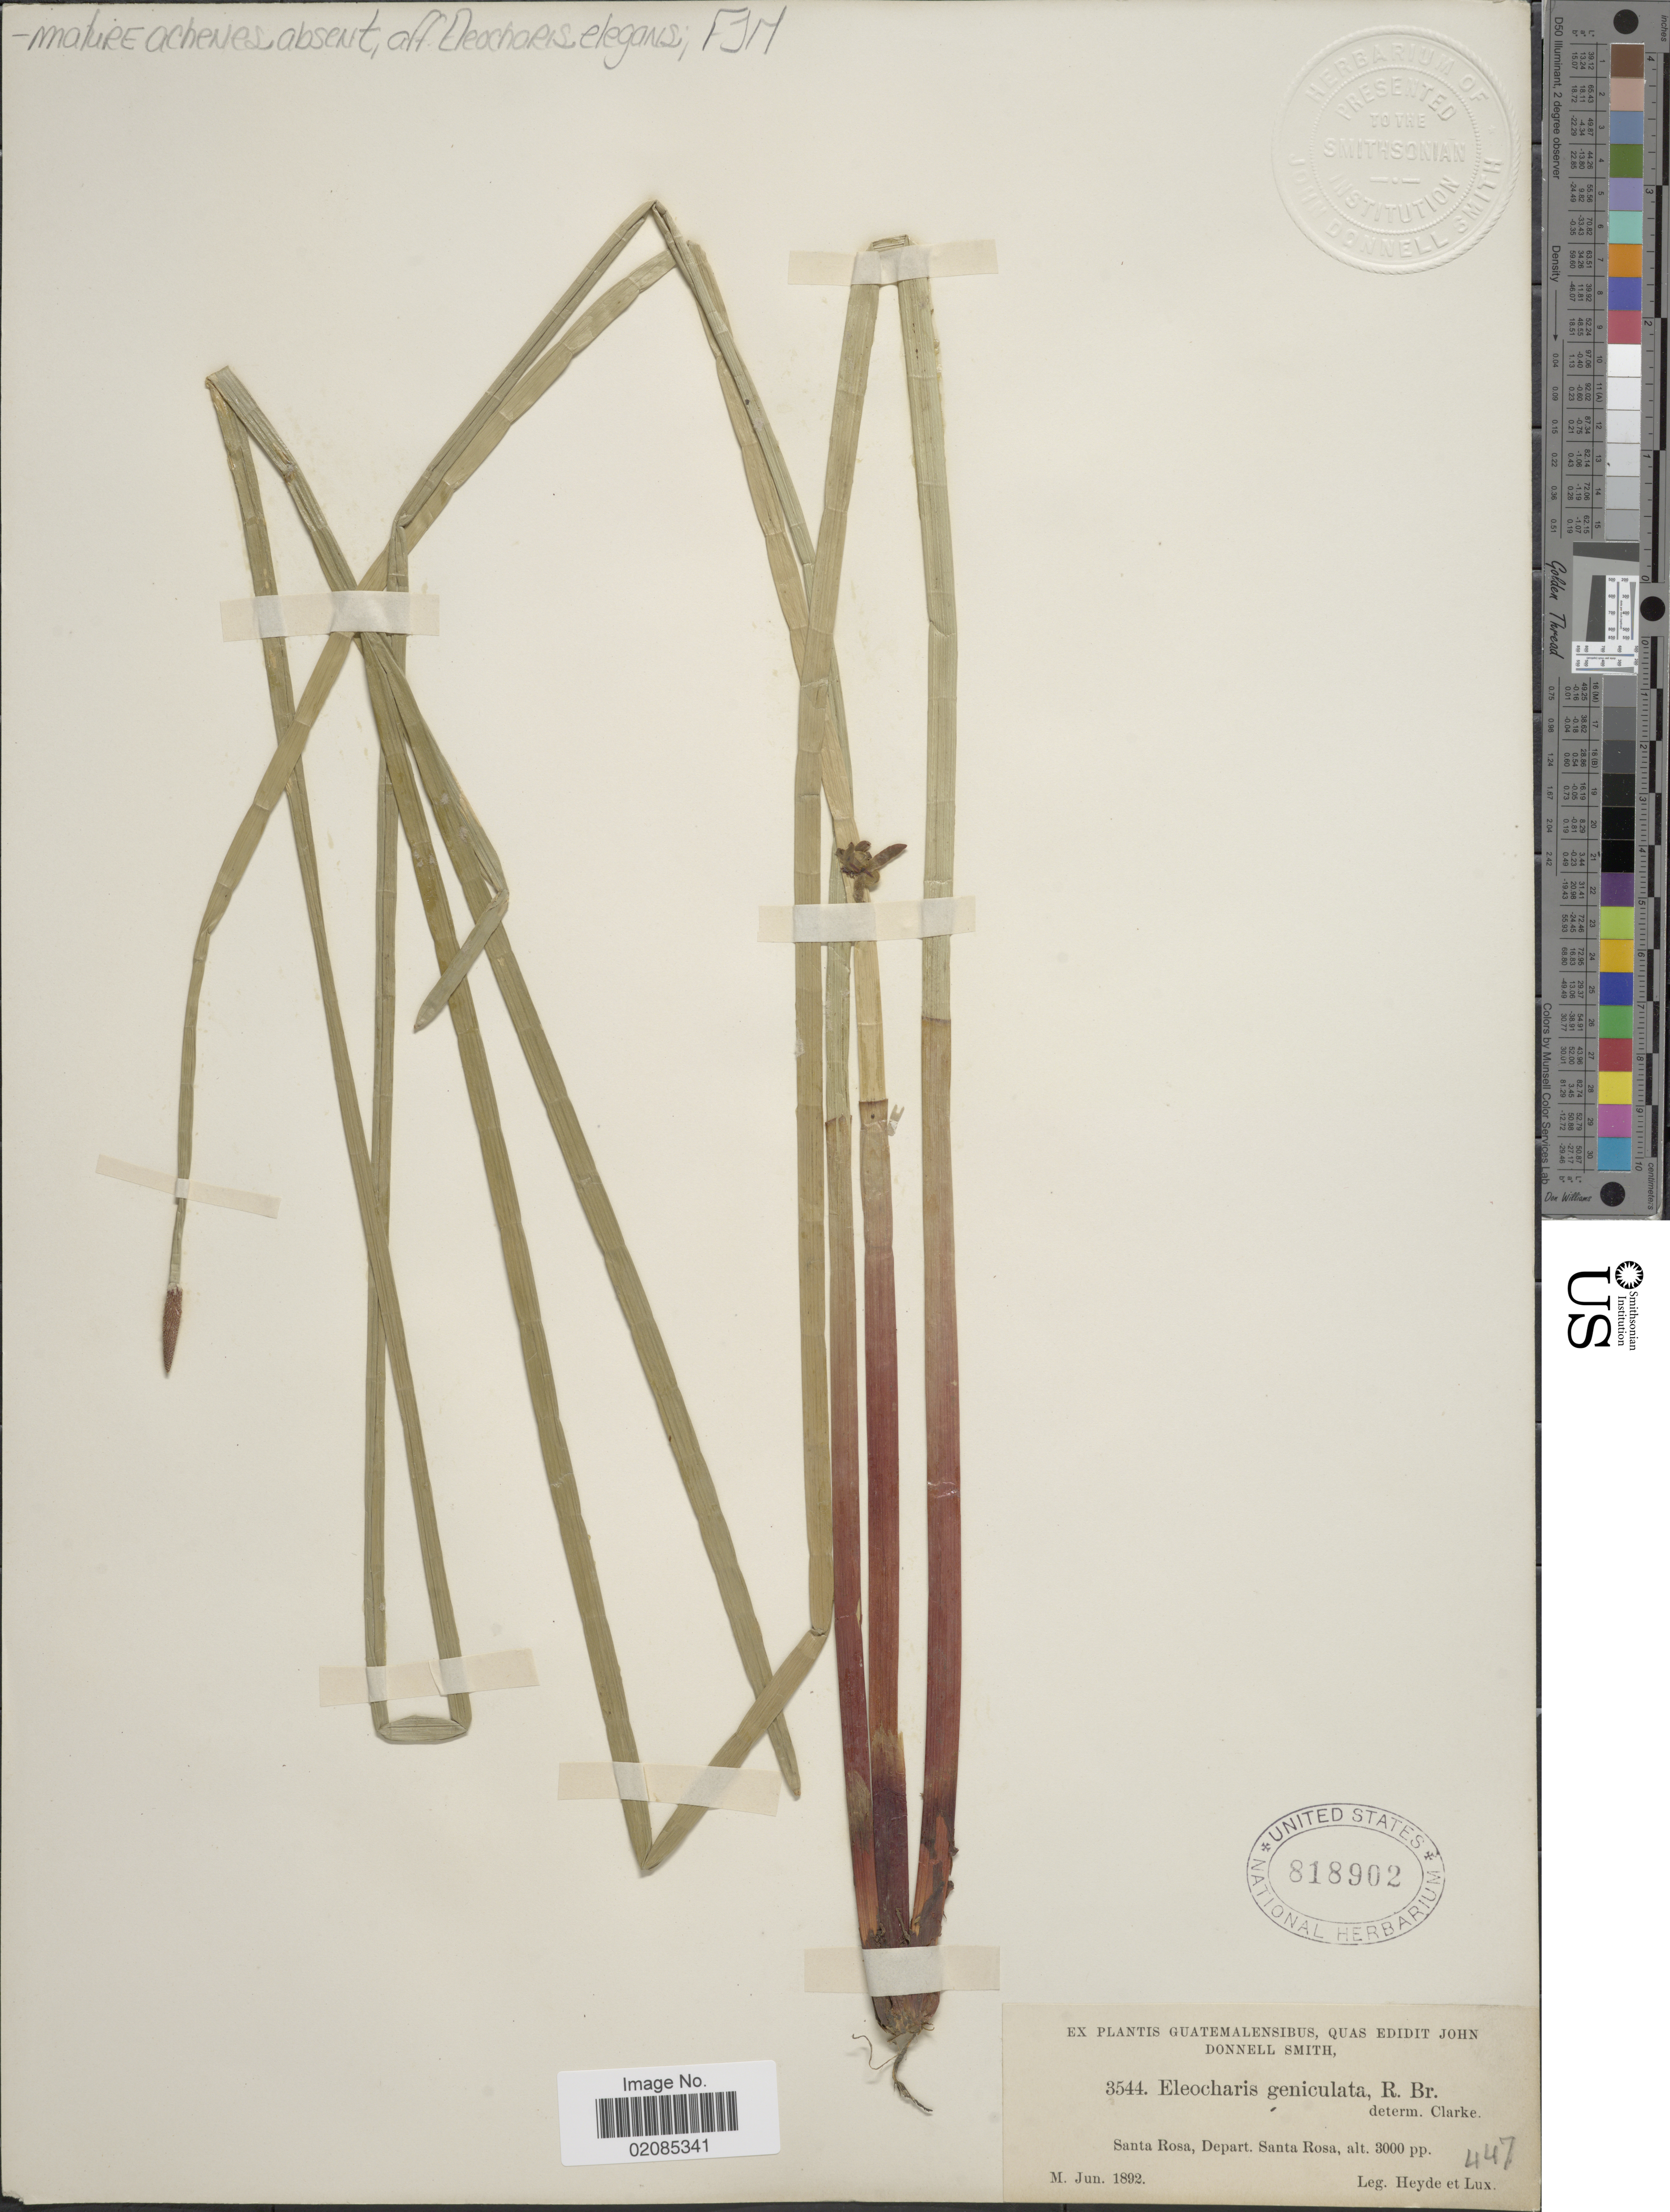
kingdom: Plantae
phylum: Tracheophyta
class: Liliopsida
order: Poales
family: Cyperaceae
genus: Eleocharis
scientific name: Eleocharis elegans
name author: (Kunth) Roem. & Schult.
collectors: Heyde & Lux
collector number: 3544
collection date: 1892-06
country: Guatemala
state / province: Santa Rosa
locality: Santa Rosa, Depart.Santa Rosa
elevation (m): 914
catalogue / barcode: US 181902